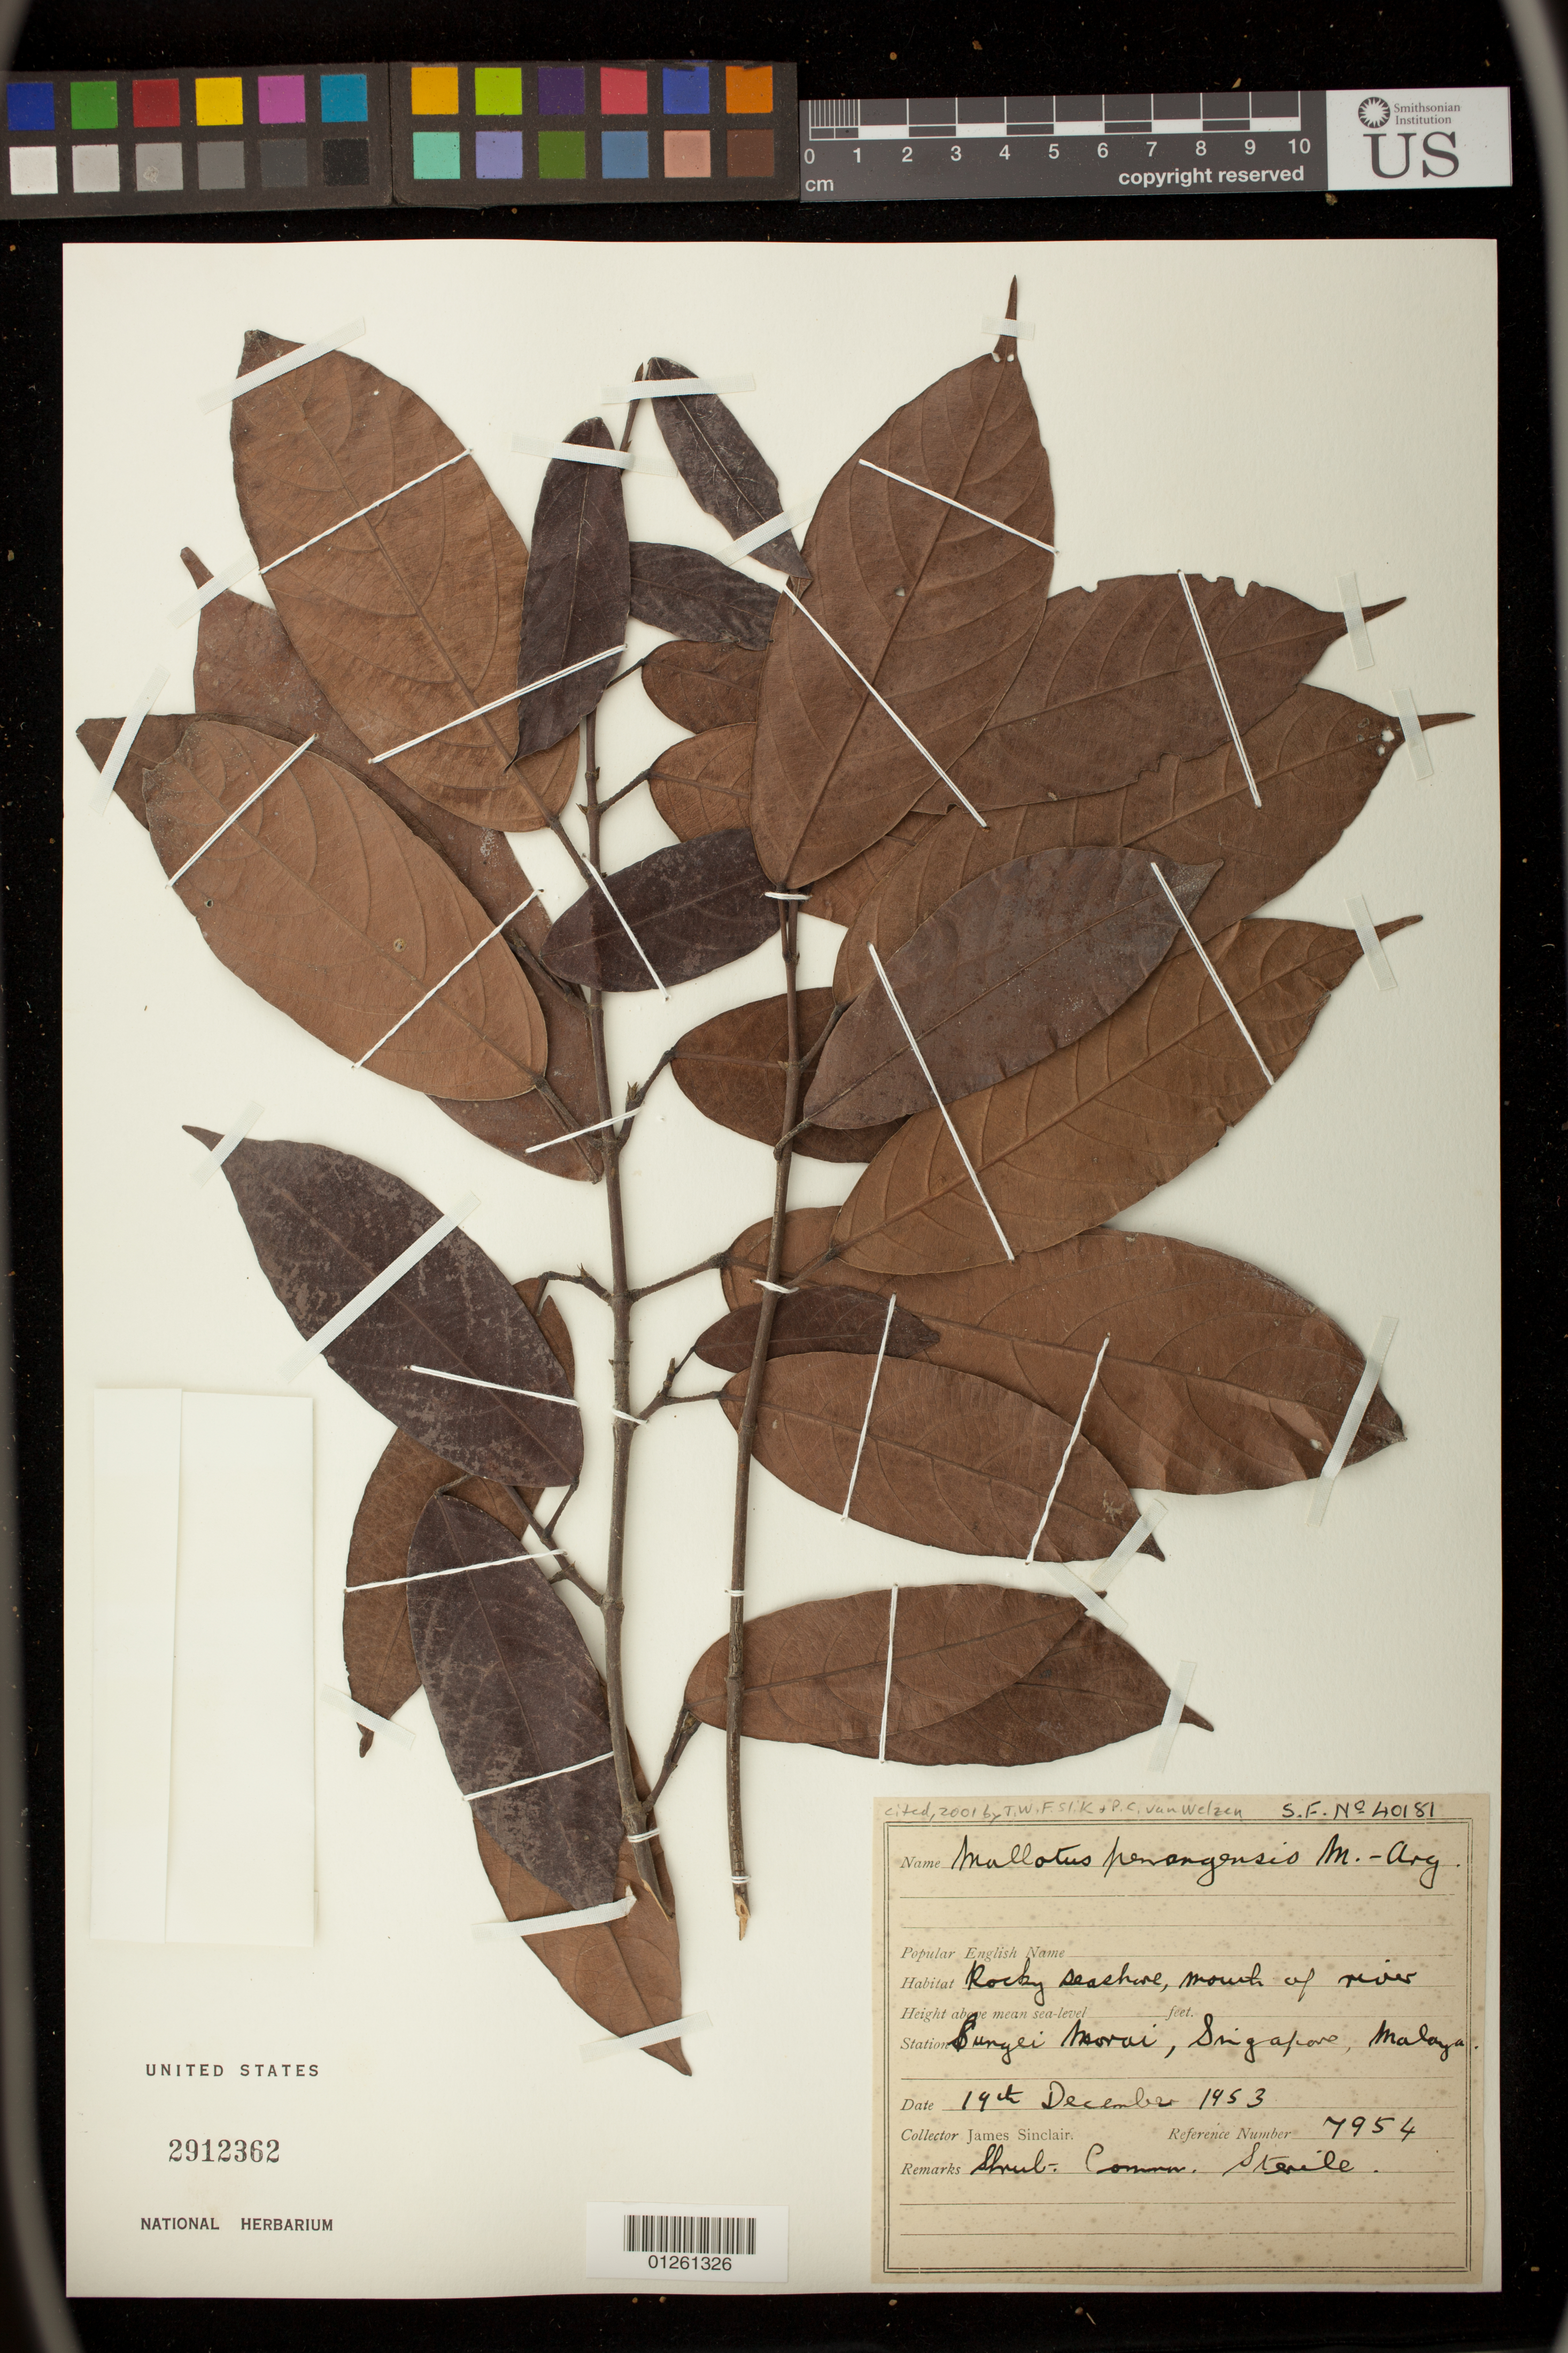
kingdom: Plantae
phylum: Tracheophyta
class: Magnoliopsida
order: Malpighiales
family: Euphorbiaceae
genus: Hancea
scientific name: Hancea penangensis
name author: (Müll. Arg.) S.E.C. Sierra et al.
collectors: J. Sinclair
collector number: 7954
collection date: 1953-12-19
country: Singapore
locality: Sungei Morai, Malaya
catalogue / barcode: US 2912362